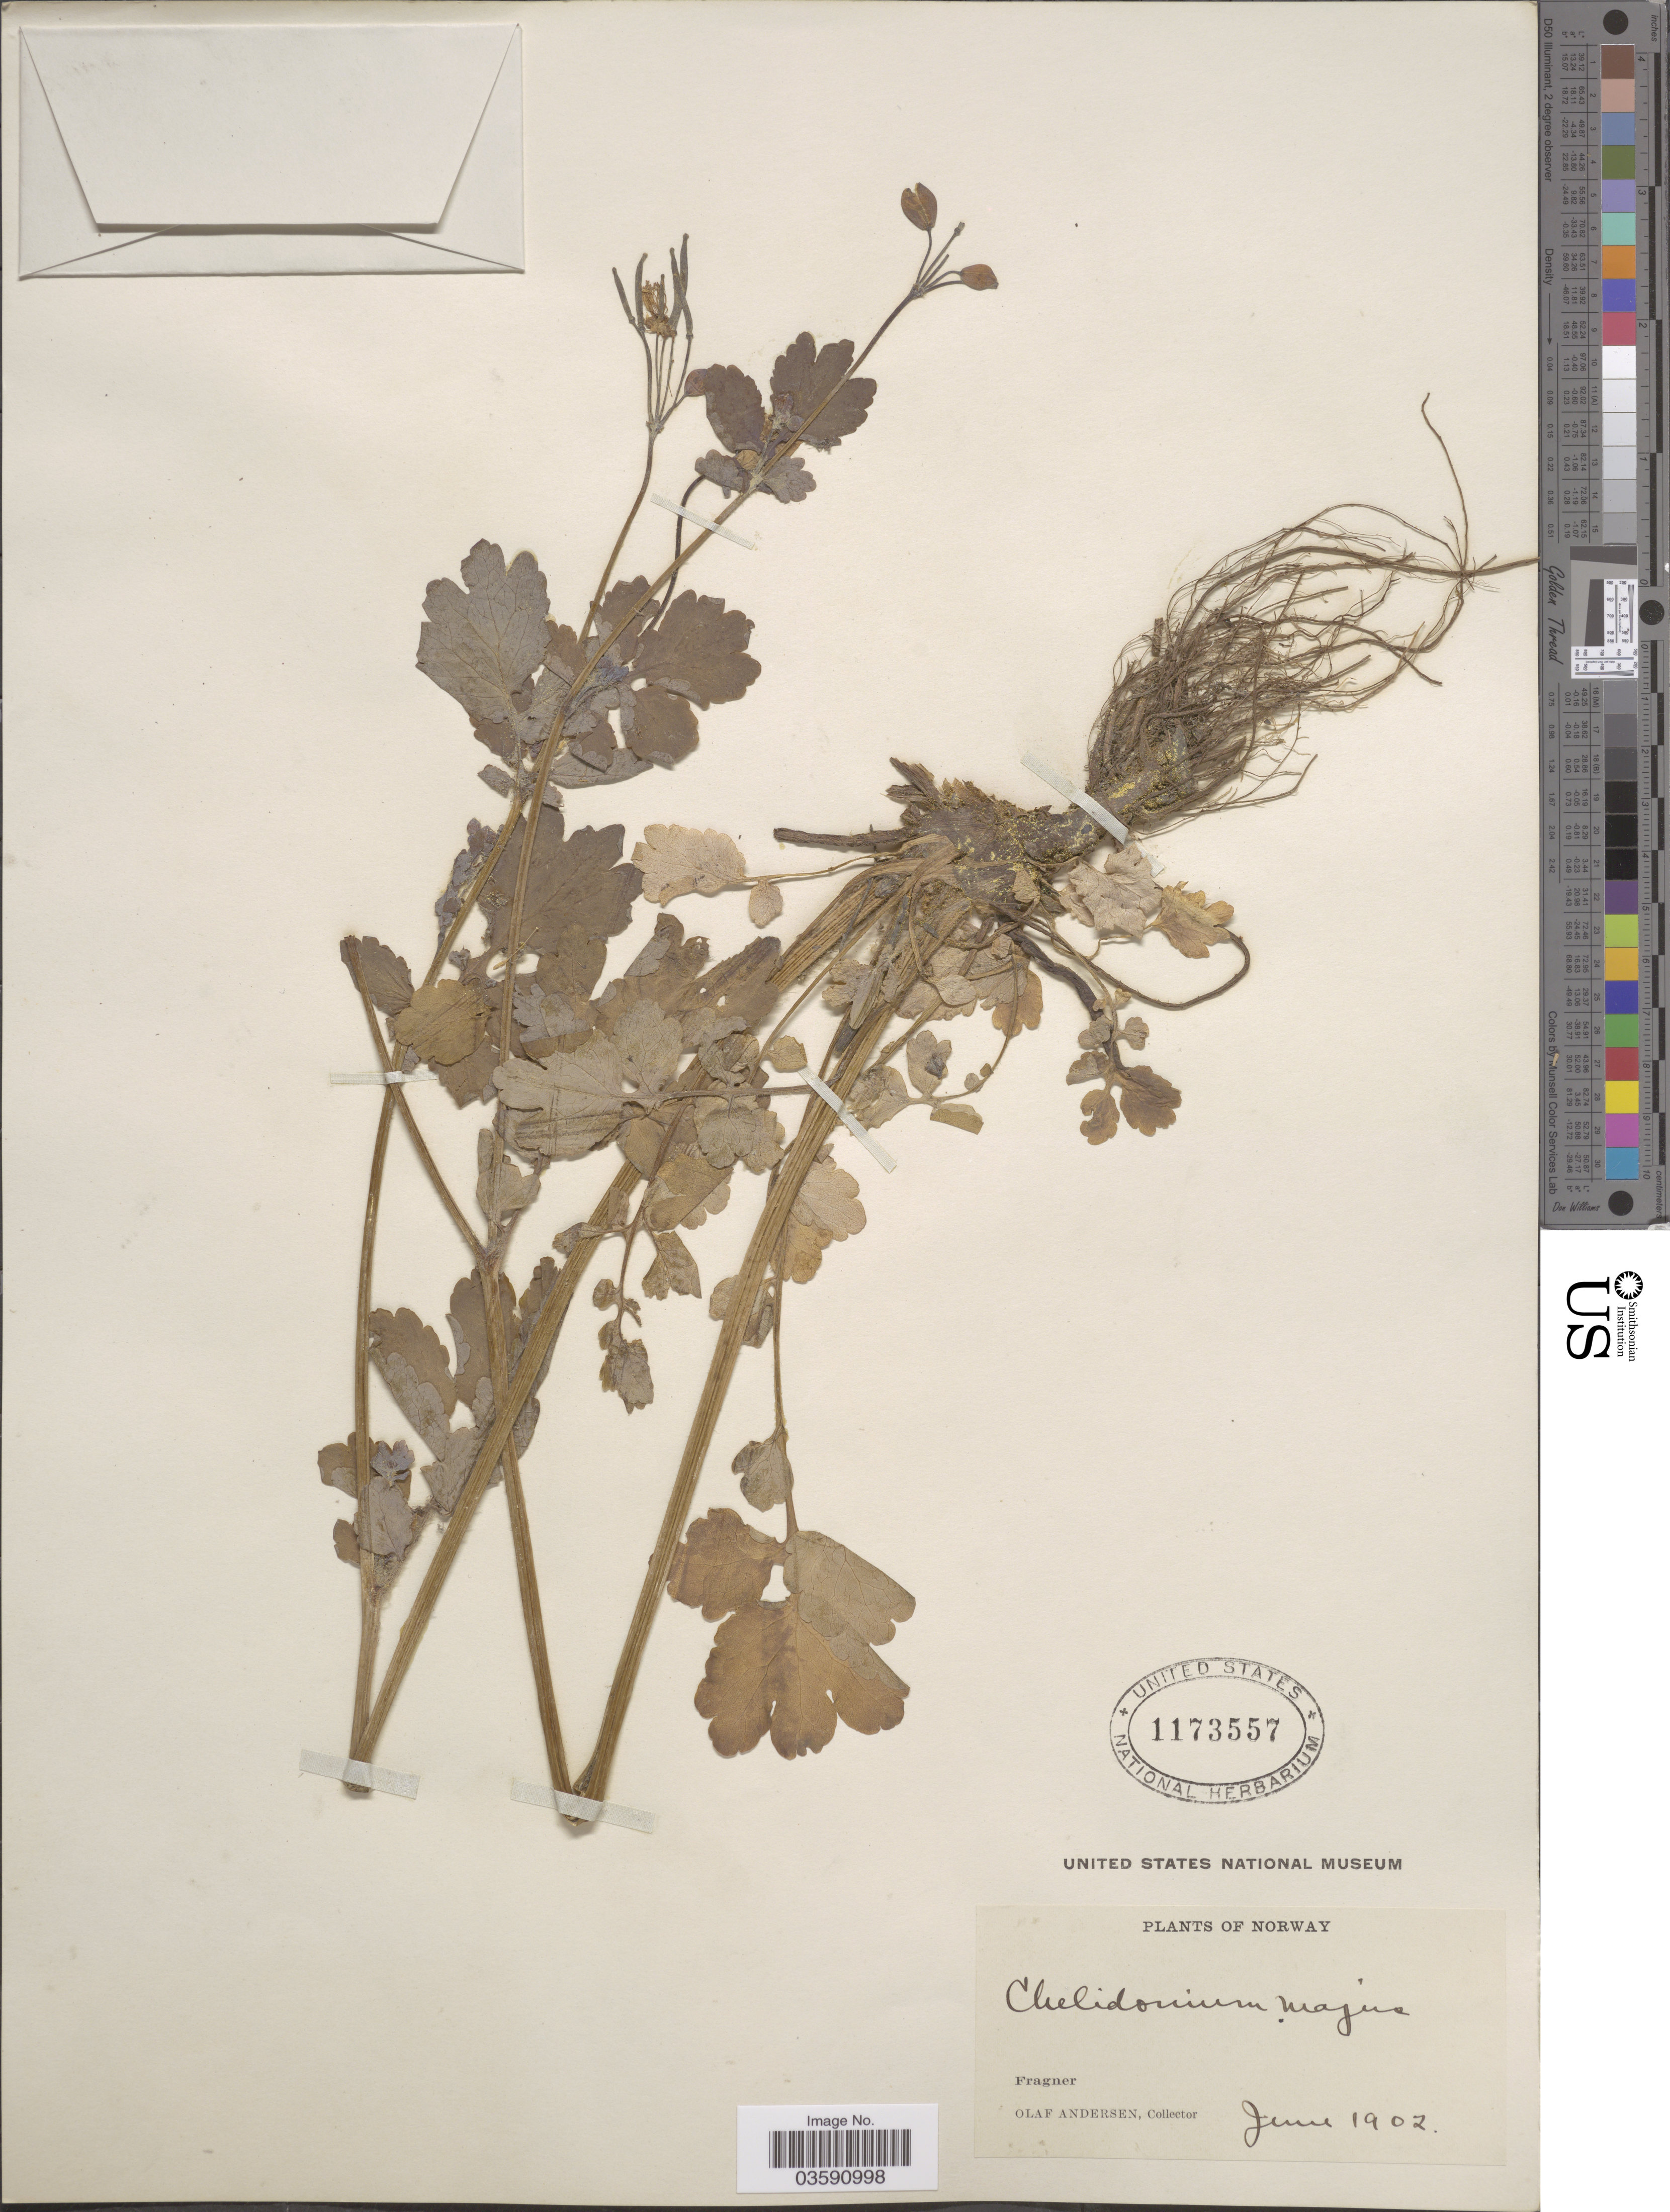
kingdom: Plantae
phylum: Tracheophyta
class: Magnoliopsida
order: Ranunculales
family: Papaveraceae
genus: Chelidonium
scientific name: Chelidonium majus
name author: L.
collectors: O. Andersen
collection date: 1902-06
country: Norway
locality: Fragner.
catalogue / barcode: US 1173557